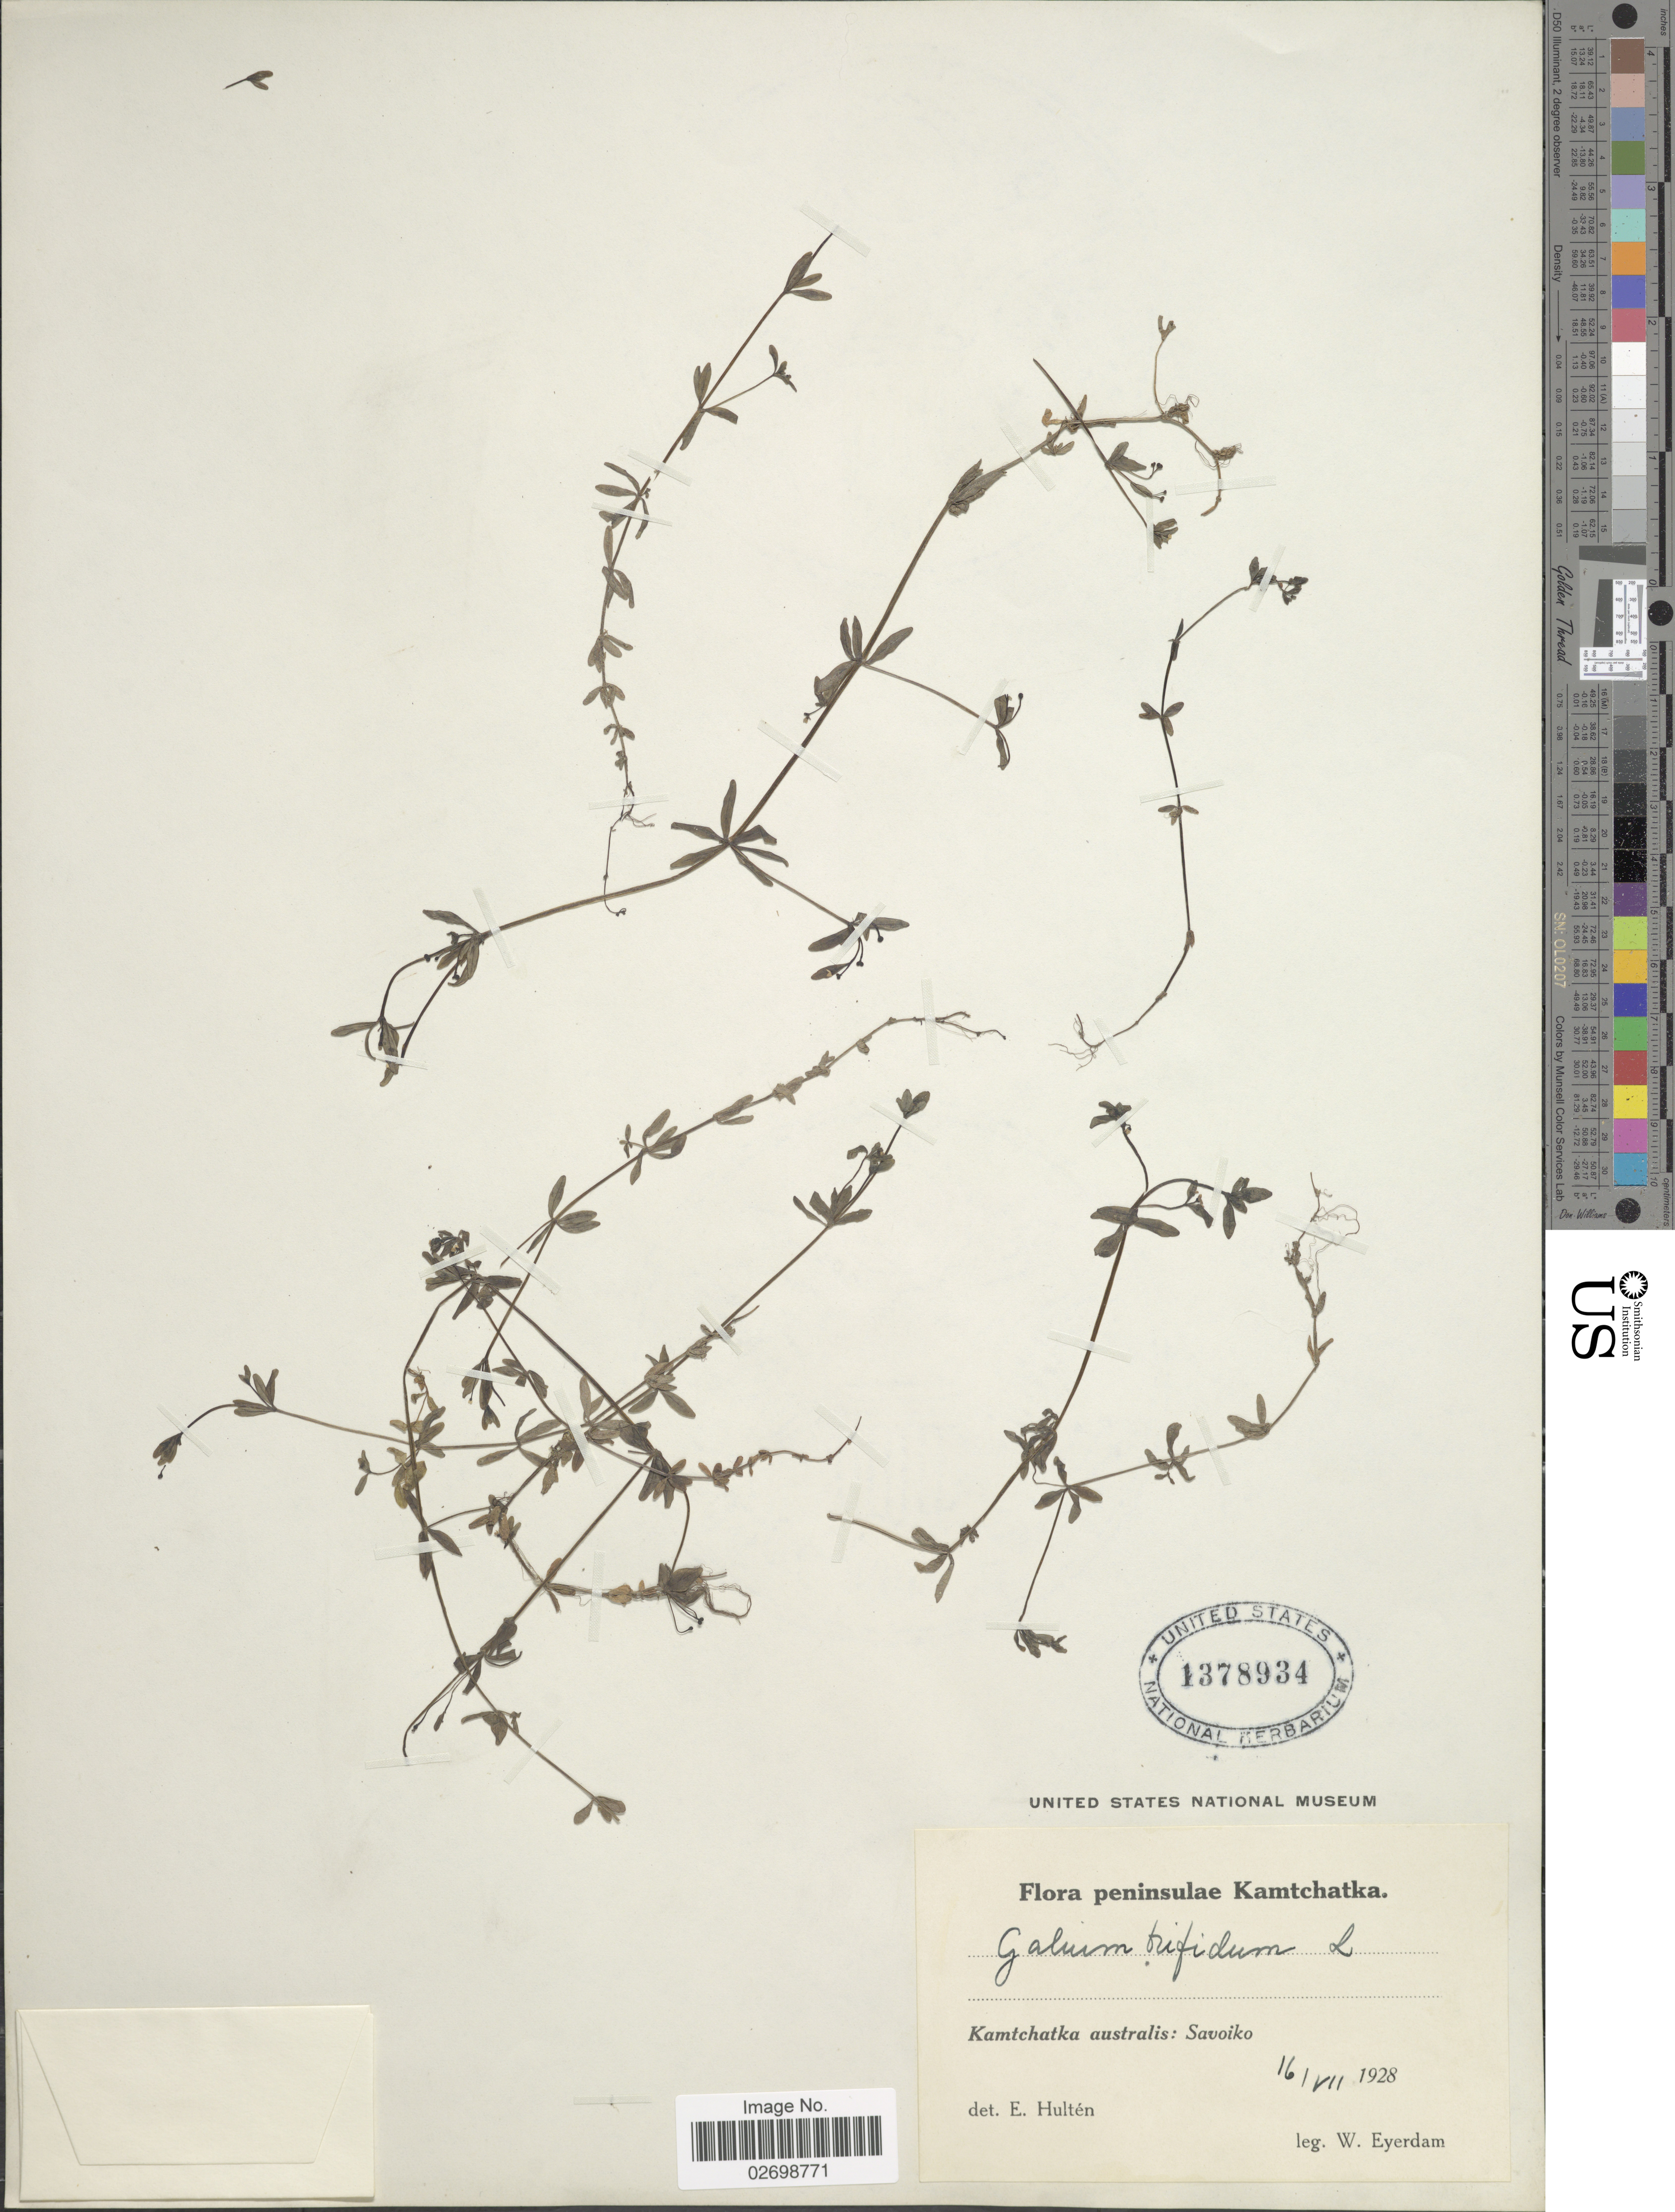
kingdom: Plantae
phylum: Tracheophyta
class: Magnoliopsida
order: Gentianales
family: Rubiaceae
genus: Galium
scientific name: Galium trifidum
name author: L.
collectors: W. J. Eyerdam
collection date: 1928-07-16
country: Russian Federation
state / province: Kamchatka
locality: Peninsulae Kamtchatka, Kamtchatka australis: Savoika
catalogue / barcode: US 1378934